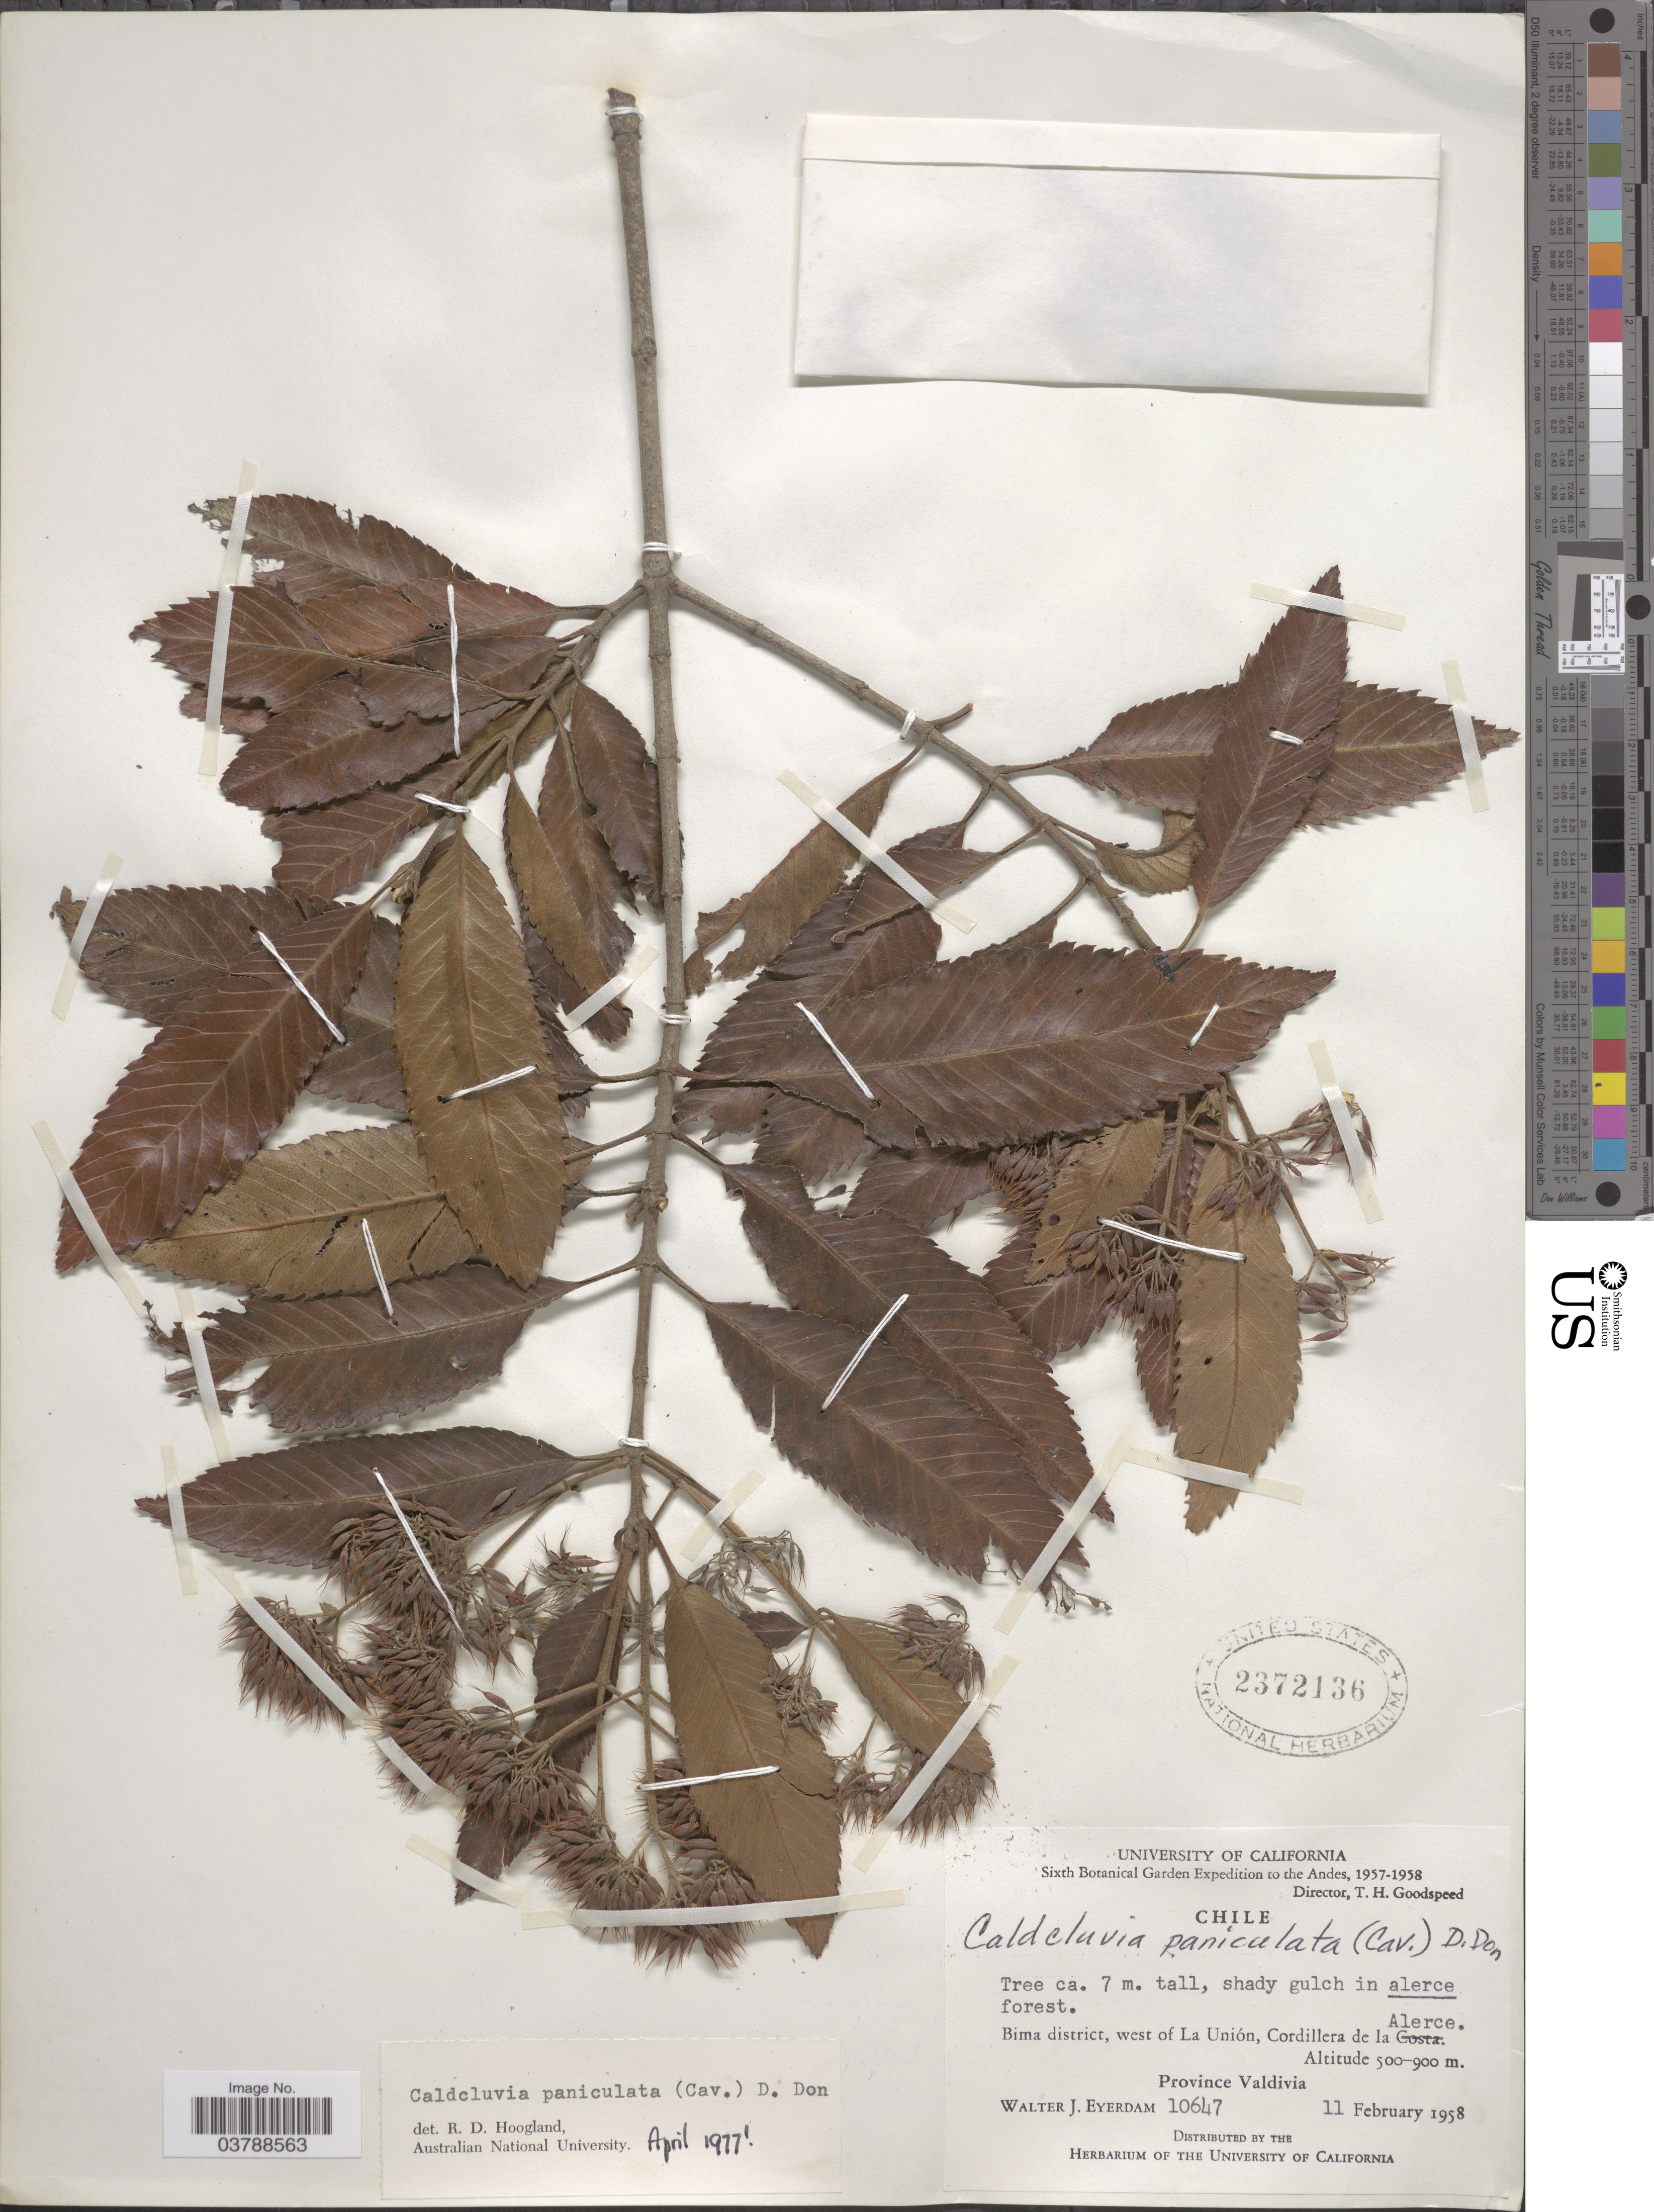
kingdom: Plantae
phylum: Tracheophyta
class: Magnoliopsida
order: Oxalidales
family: Cunoniaceae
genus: Caldcluvia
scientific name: Caldcluvia paniculata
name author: (Cav.) D. Don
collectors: W. J. Eyerdam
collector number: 10647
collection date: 1958-02-11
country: Chile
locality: The Andes. Bima district, west of La Unión, Cordillera de la Alerce. Province Valdivia.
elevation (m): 500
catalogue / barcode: US 2372136